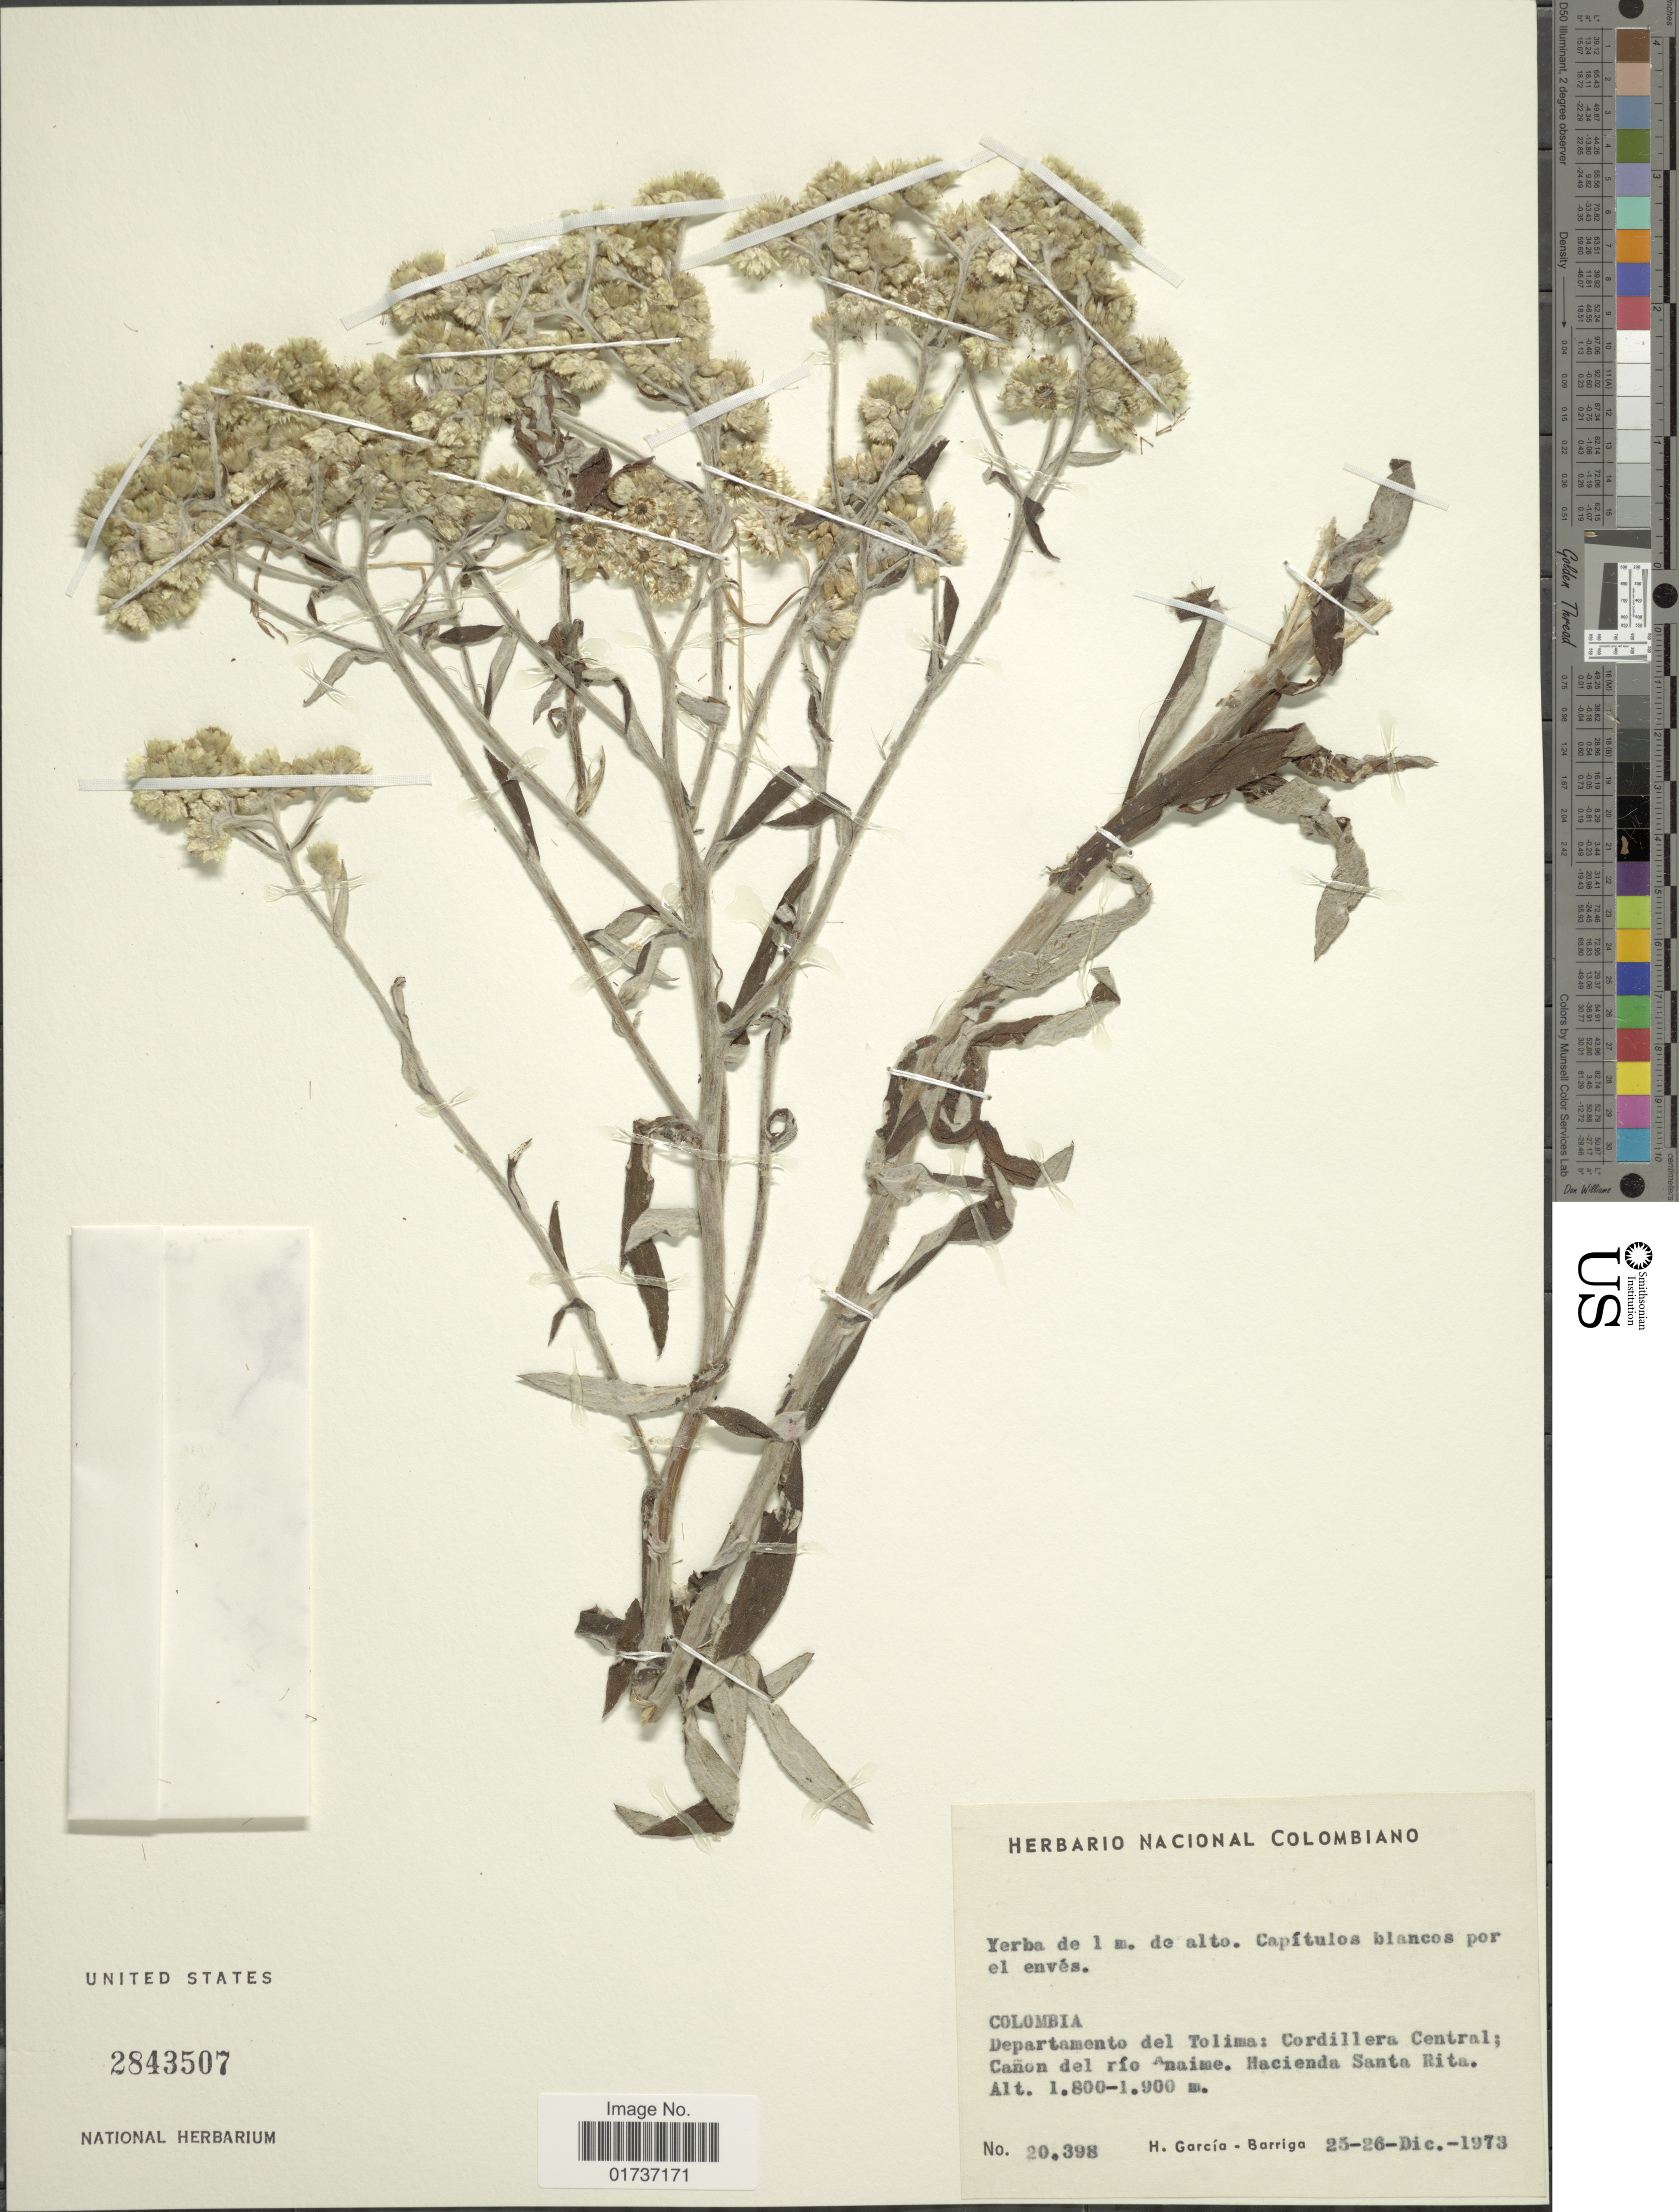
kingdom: Plantae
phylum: Tracheophyta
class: Magnoliopsida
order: Asterales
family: Asteraceae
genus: Gnaphalium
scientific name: Gnaphalium sp.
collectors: H. García Barriga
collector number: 20398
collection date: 1973-12-25/1973-12-26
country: Colombia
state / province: Tolima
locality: Departamento del Tolima: Cordillera central; Cañon del río Anaime. Hacienda Santa Rita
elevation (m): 1800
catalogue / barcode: US 2843507